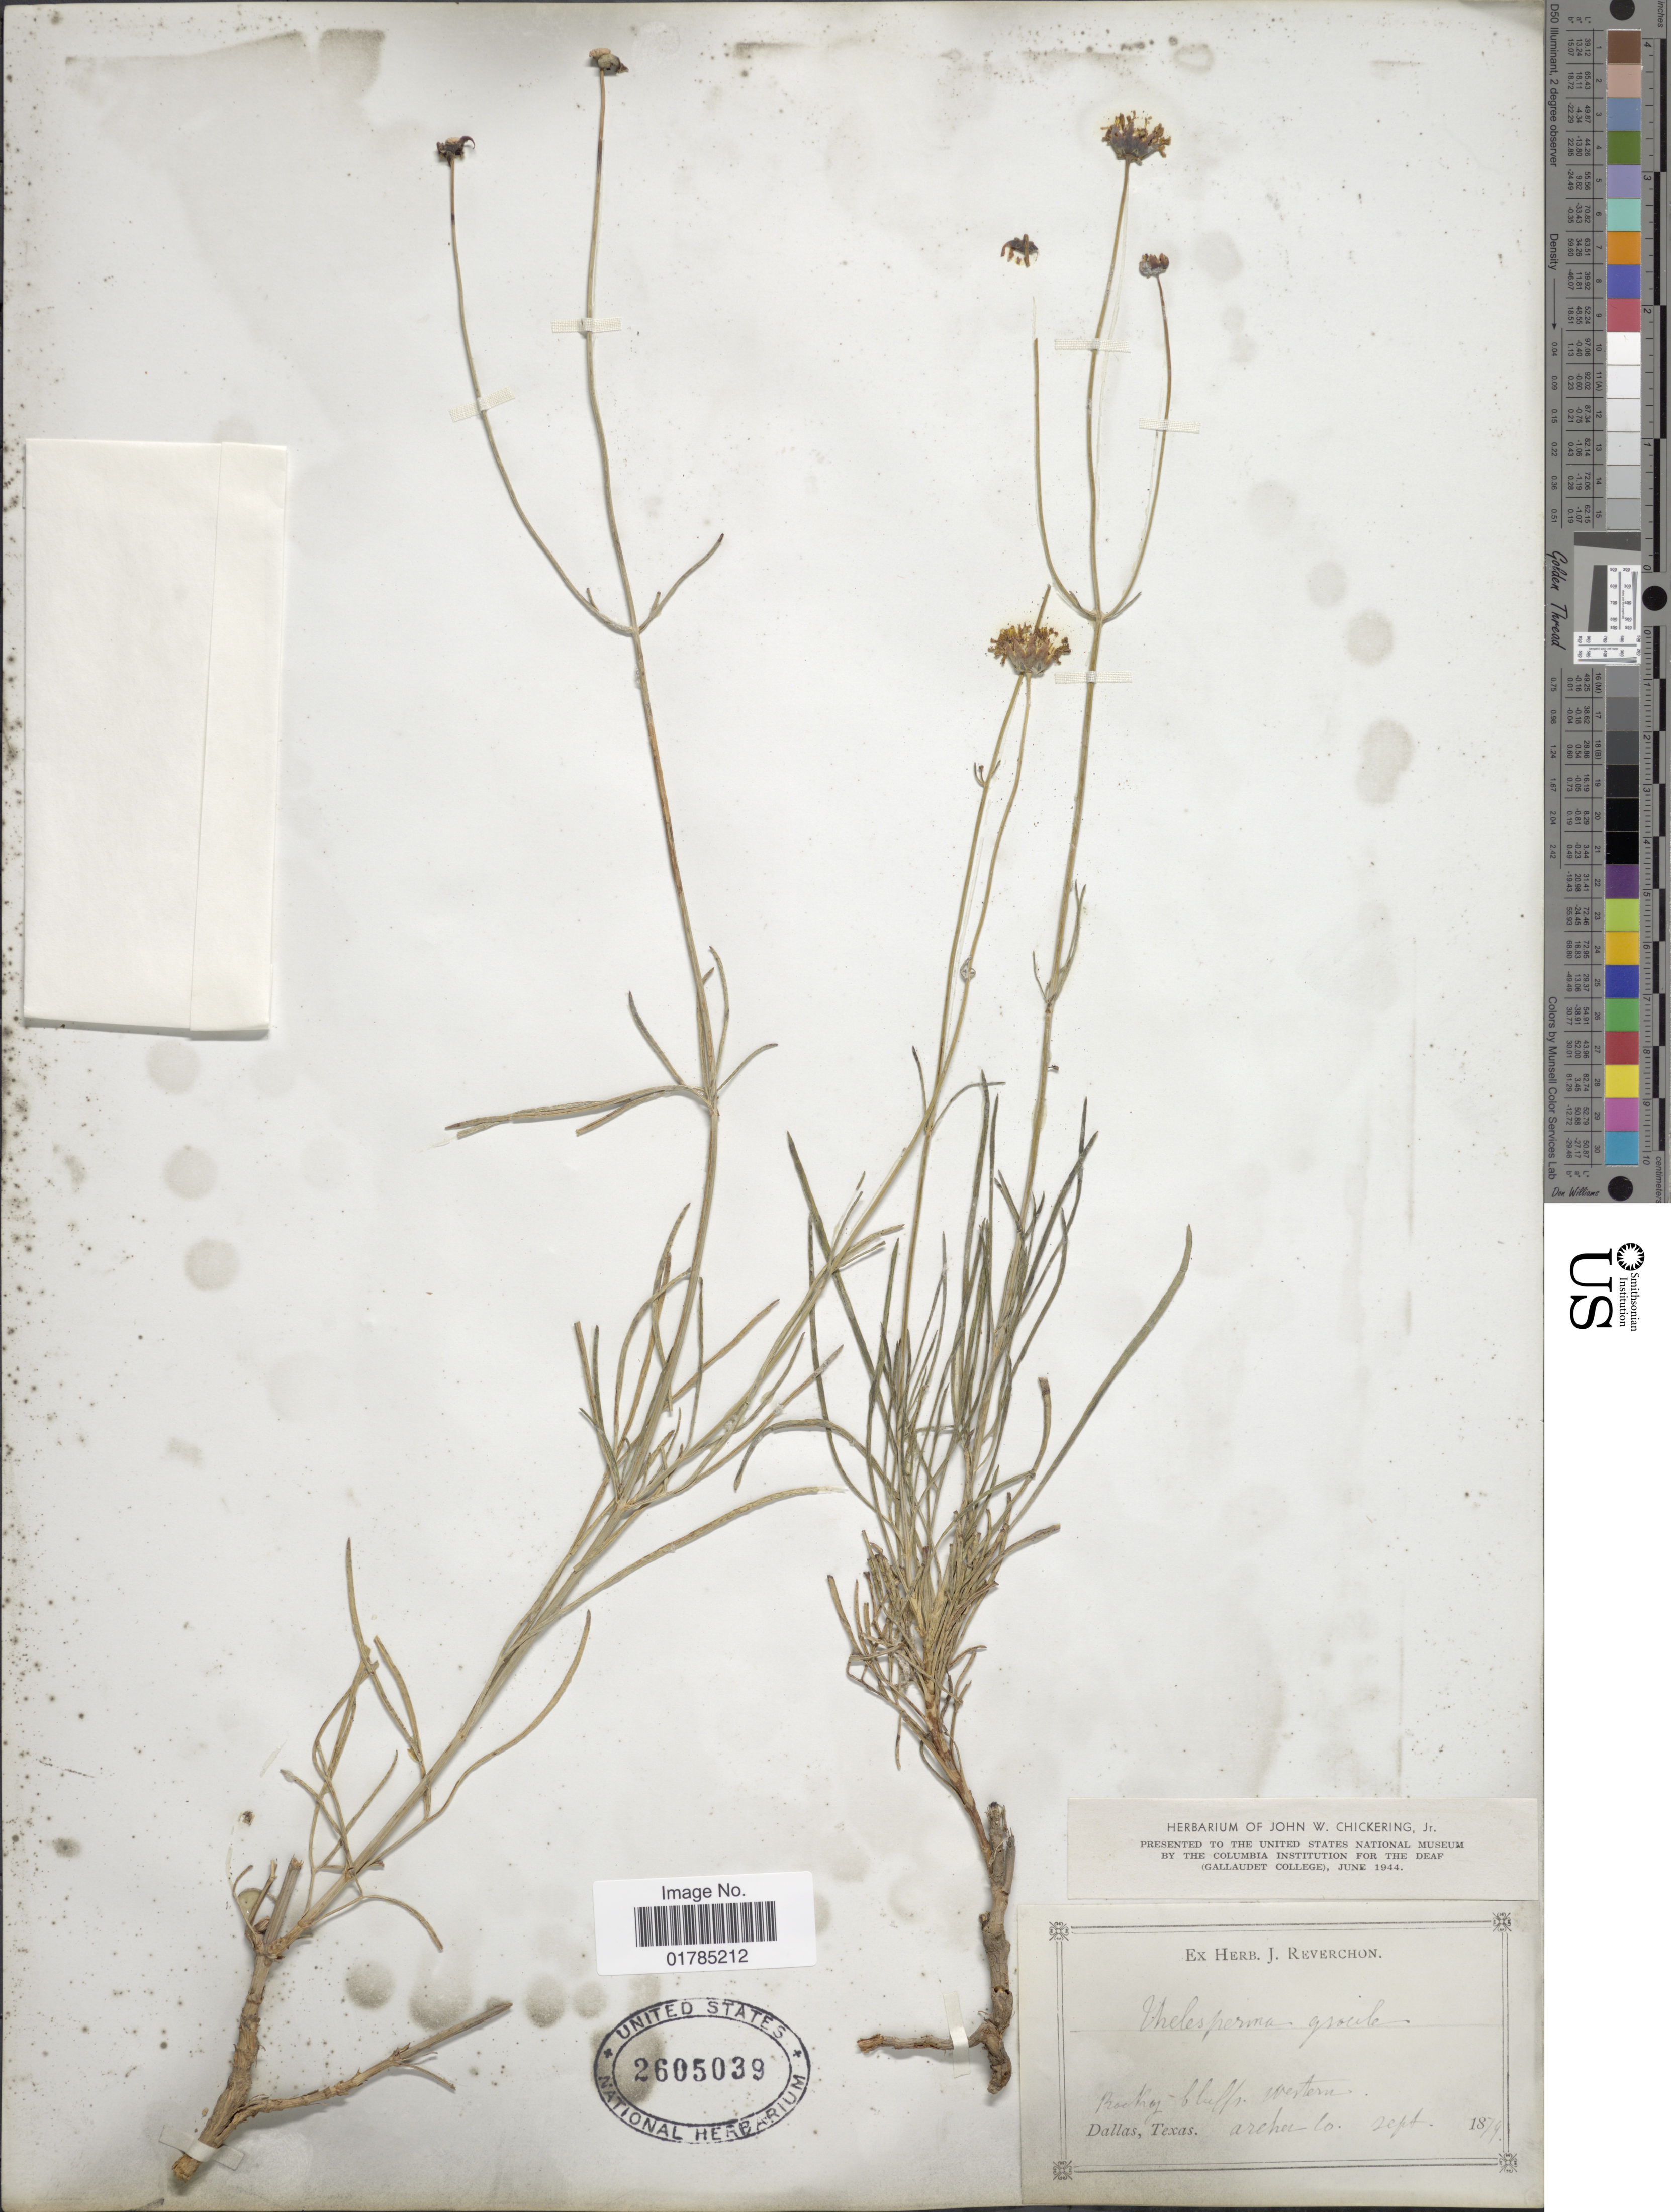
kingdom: Plantae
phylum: Tracheophyta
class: Magnoliopsida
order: Asterales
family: Asteraceae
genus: Thelesperma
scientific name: Thelesperma gracile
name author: (Torr.) A. Gray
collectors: ex herb. J. Reverchon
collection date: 1879-09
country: United States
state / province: Texas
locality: Dallas, Archer Co. Rocky bluffs, western.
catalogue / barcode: US 2605039